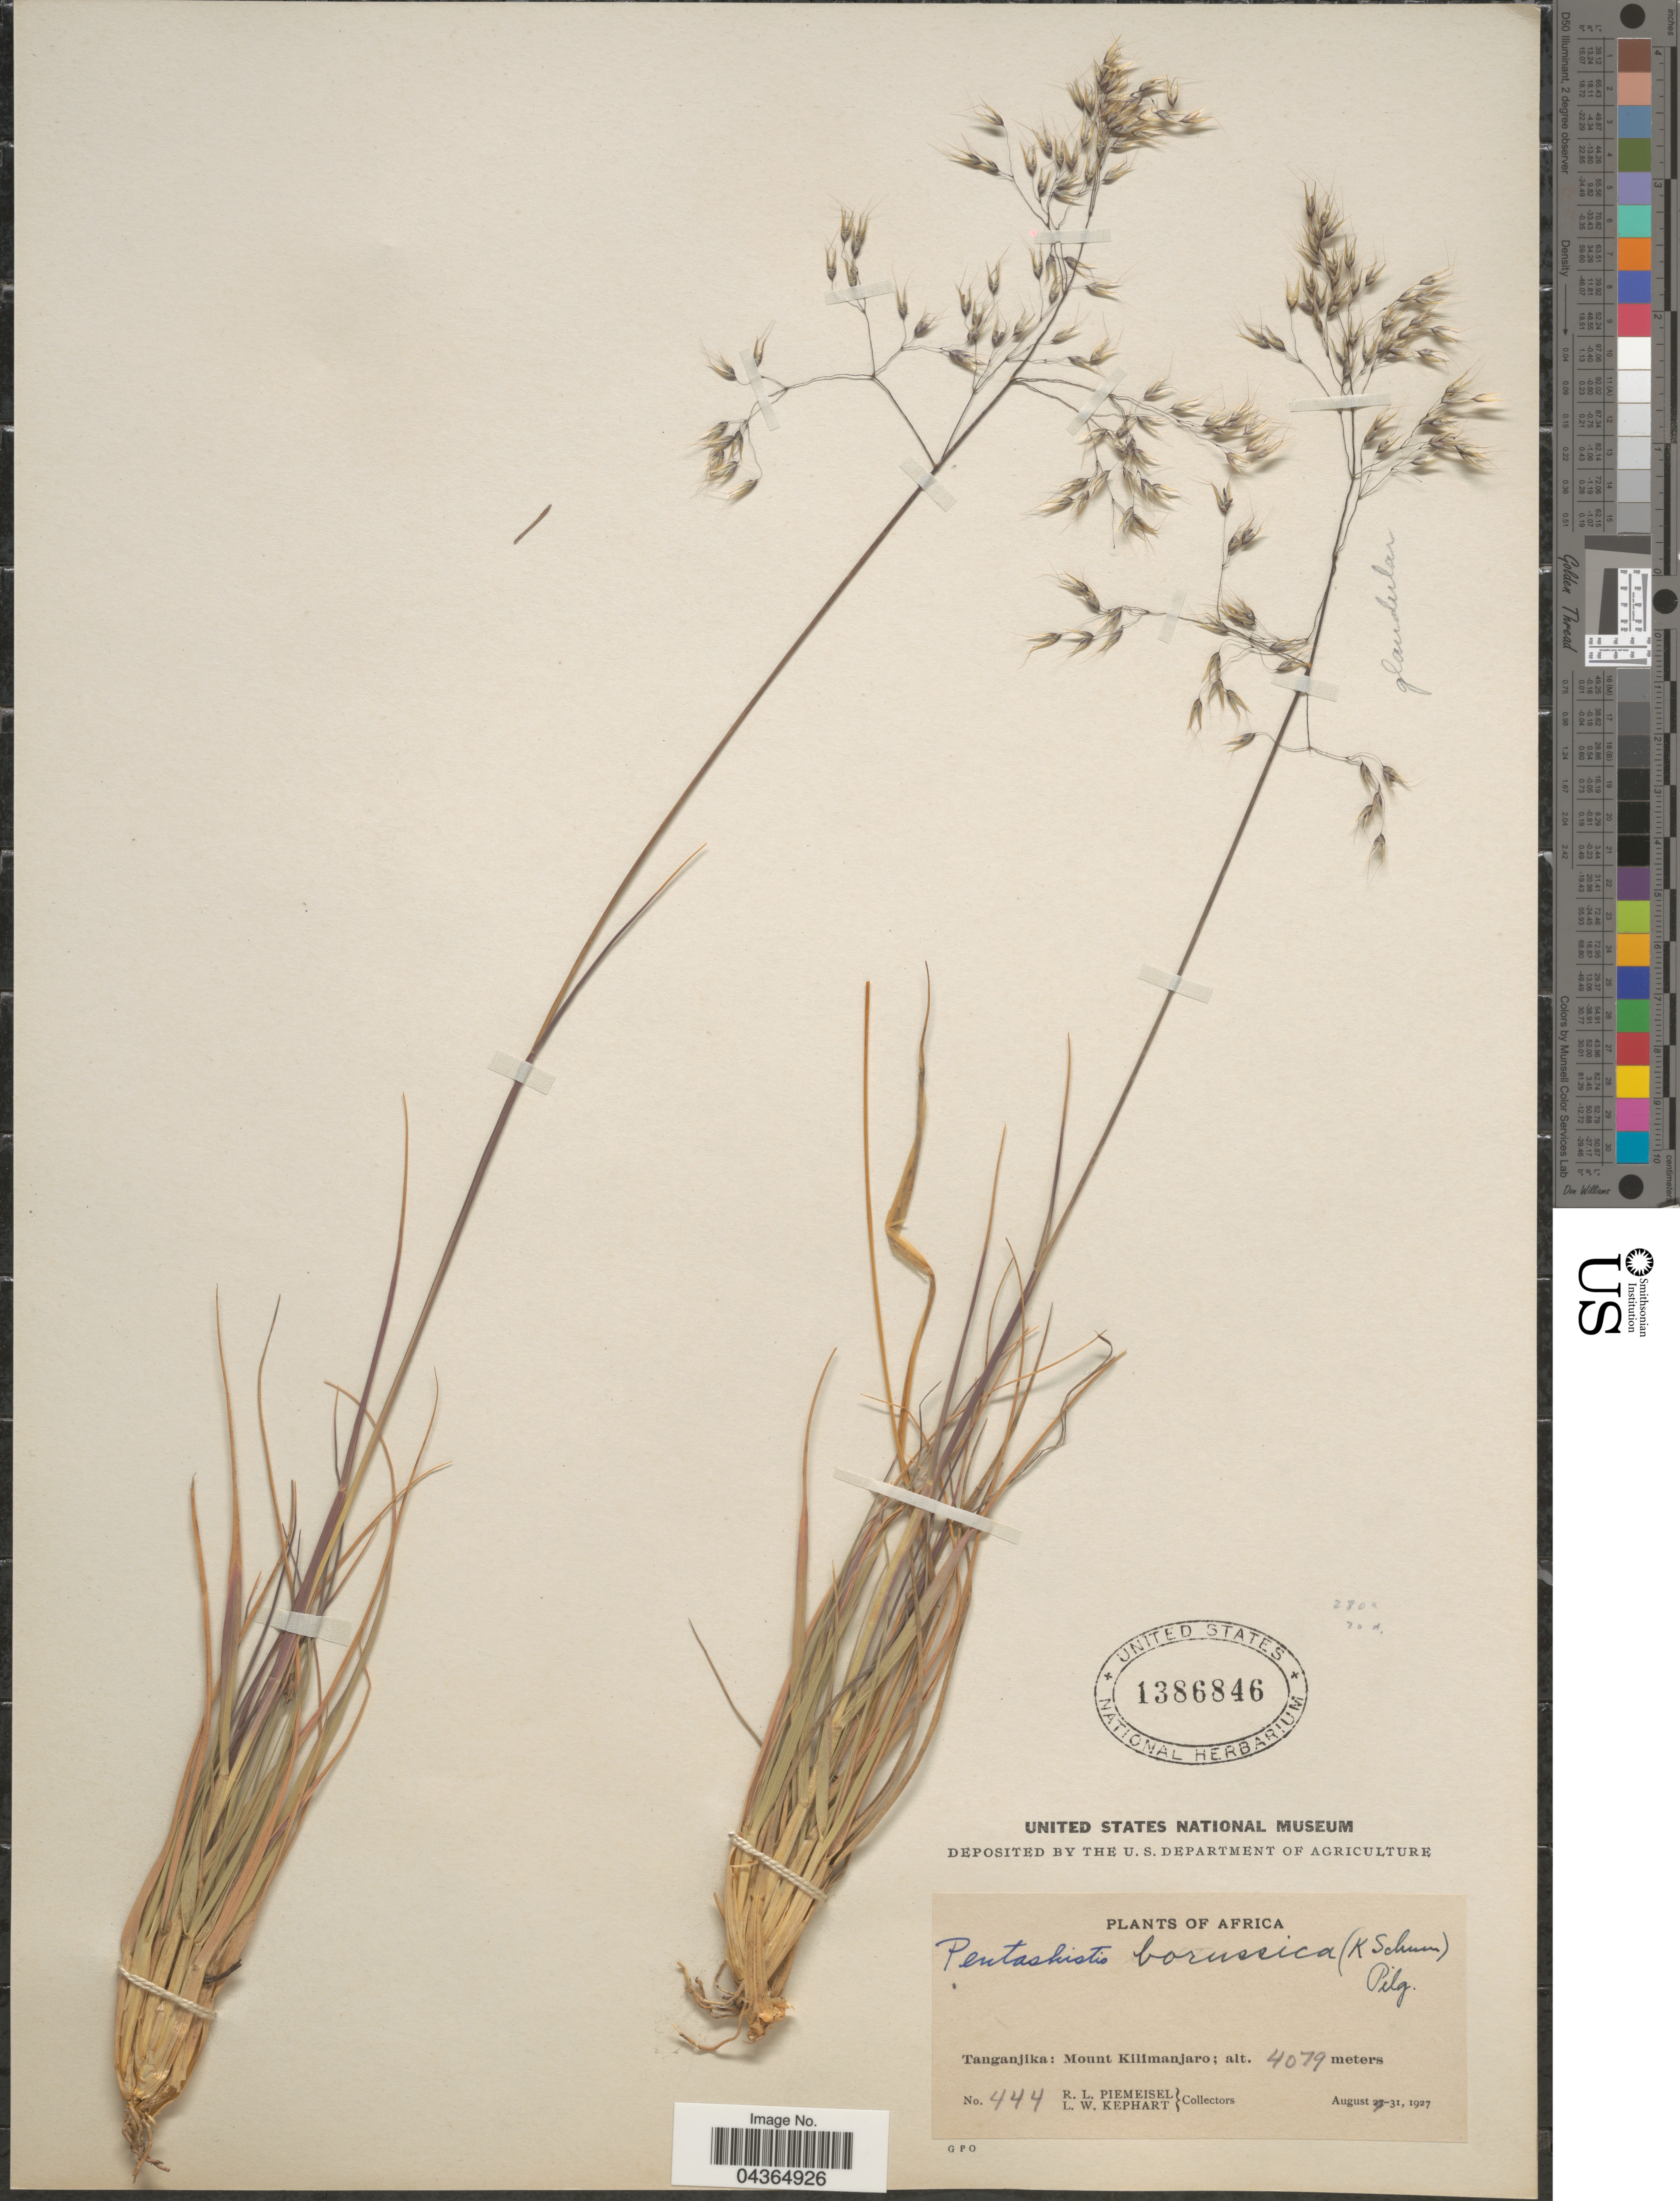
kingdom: Plantae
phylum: Tracheophyta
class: Liliopsida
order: Poales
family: Poaceae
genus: Pentameris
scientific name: Pentameris borussica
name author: (K. Schum.) Galley & H.P. Linder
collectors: R. L. Piemeisel & L. W. Kephart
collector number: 444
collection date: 1927-08-31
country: Tanzania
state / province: Kilimanjaro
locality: Tanganjika: Mount Kilimanjaro.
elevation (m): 4079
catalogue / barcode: US 1386846